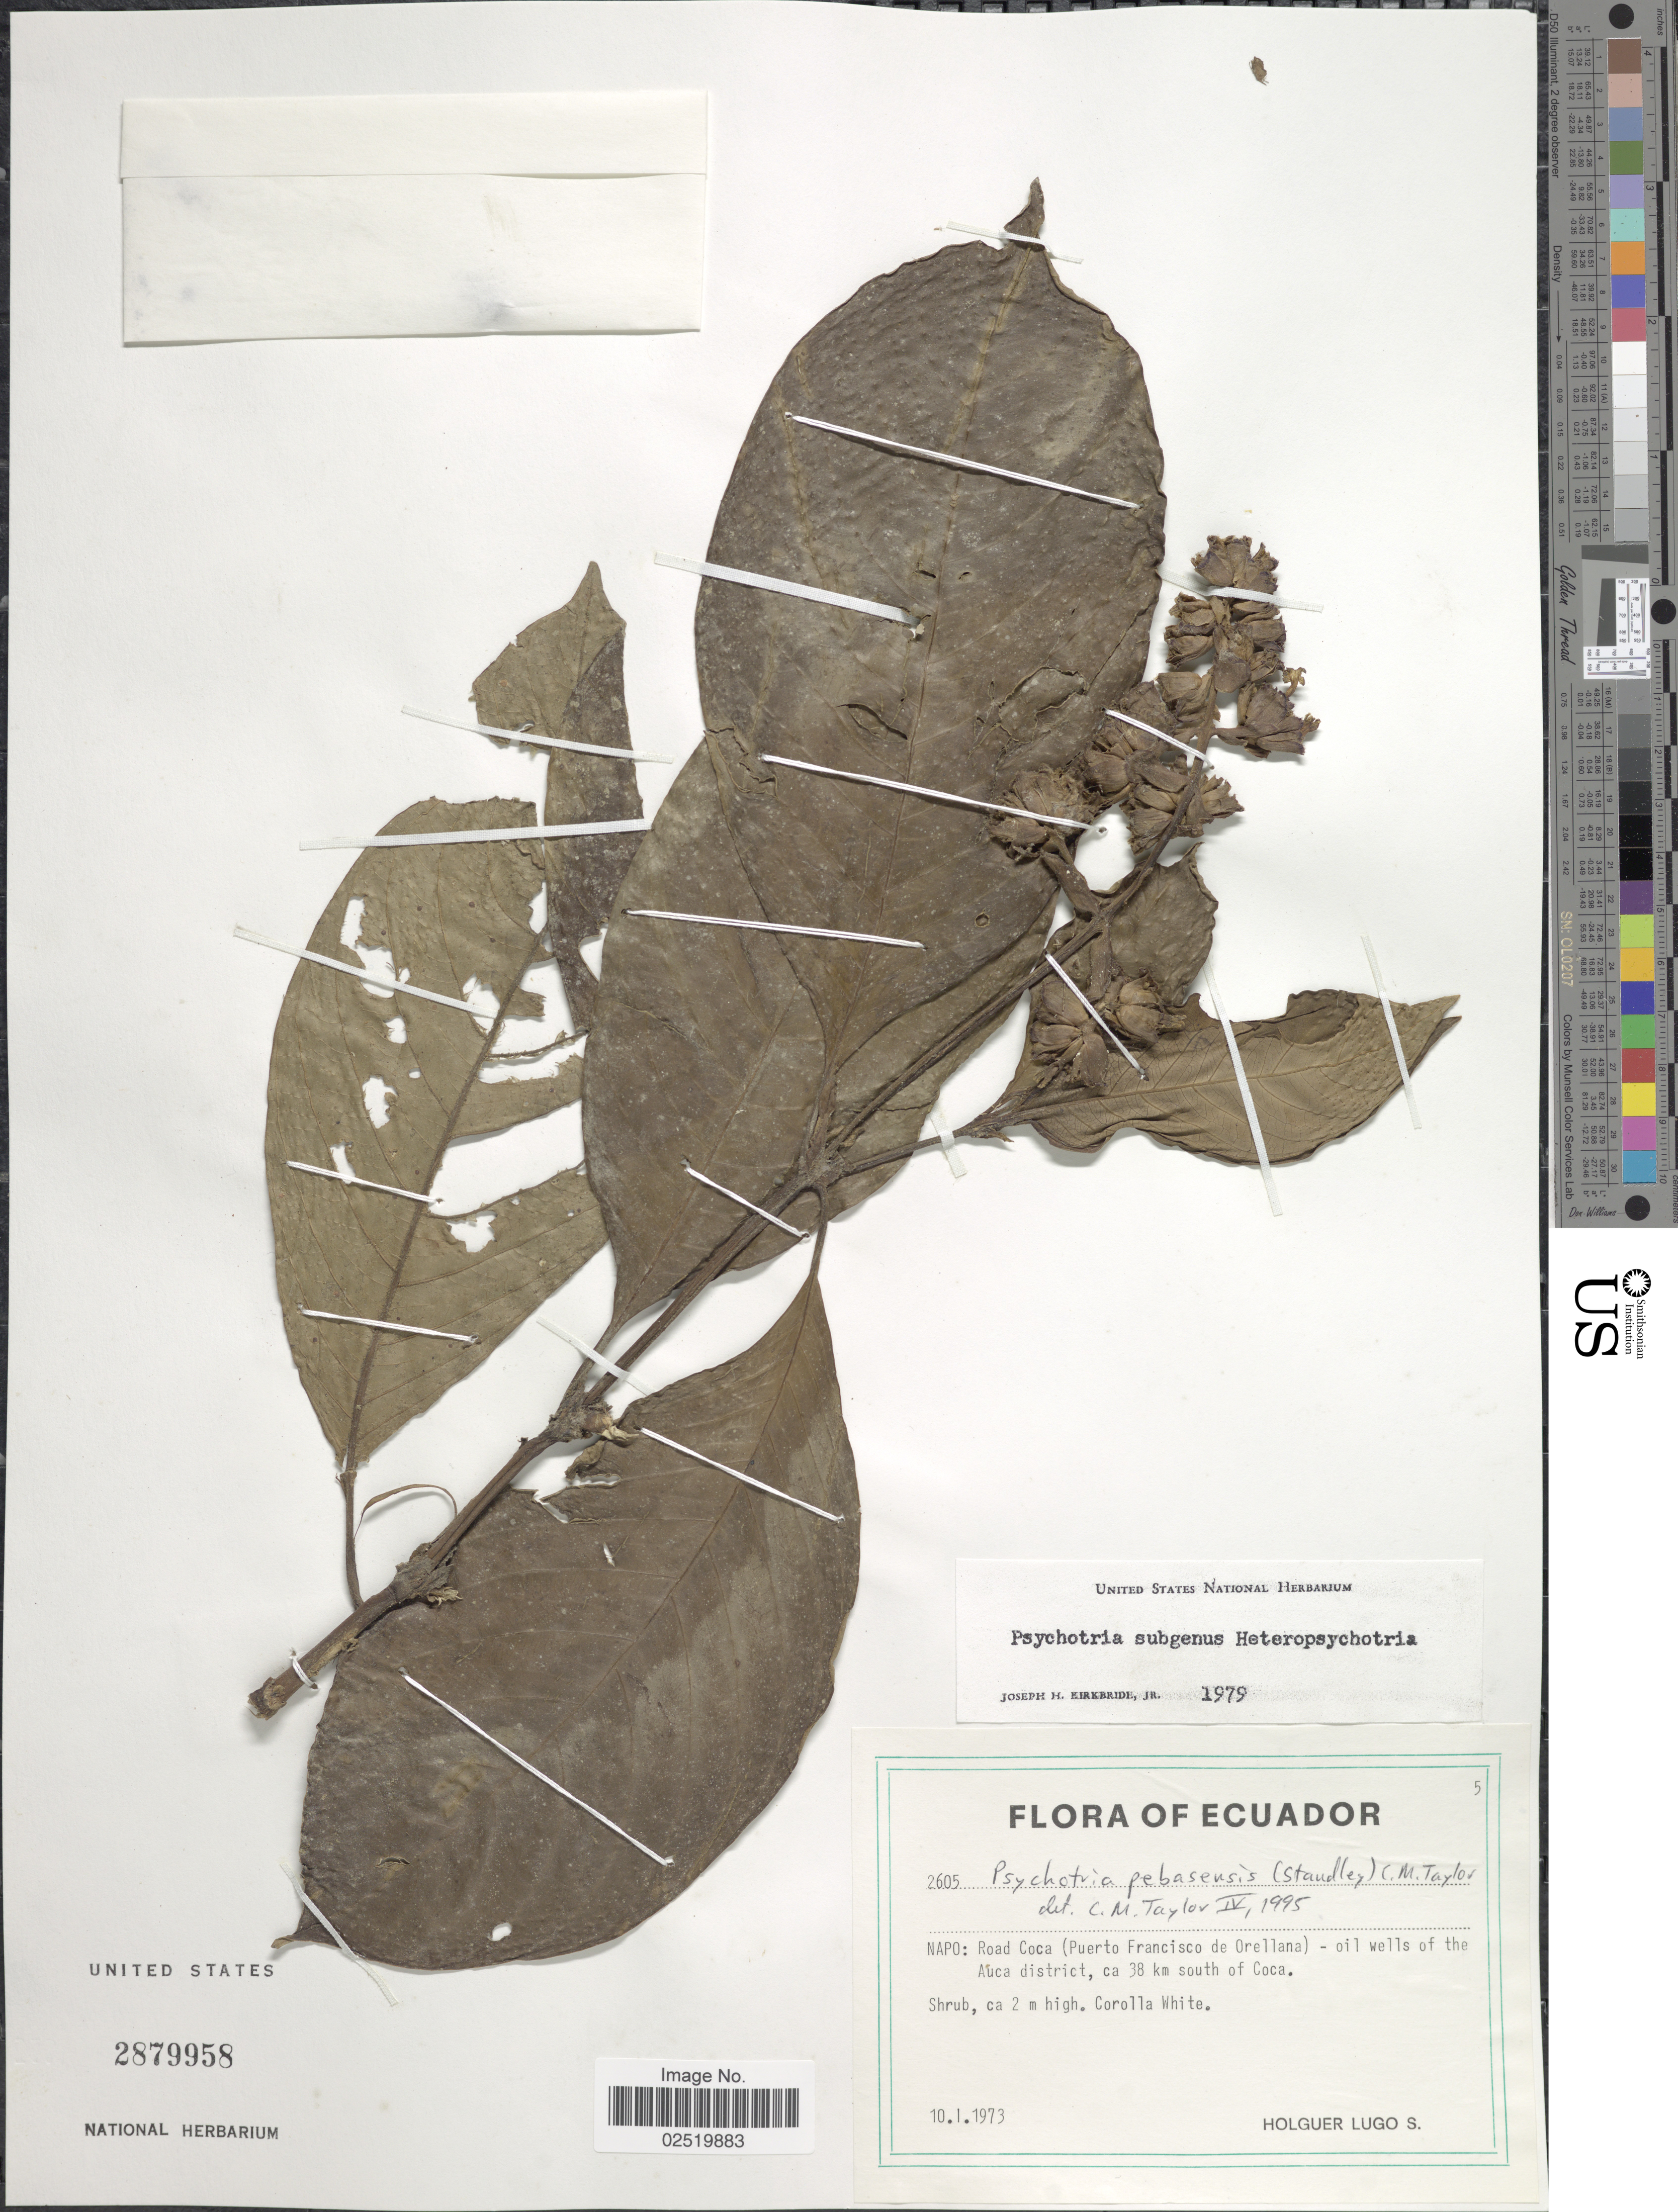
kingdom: Plantae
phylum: Tracheophyta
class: Magnoliopsida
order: Gentianales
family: Rubiaceae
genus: Psychotria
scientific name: Psychotria pebasensis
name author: (Standl.) C.M. Taylor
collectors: H. Lugo S.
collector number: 2605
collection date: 1973-01-10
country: Ecuador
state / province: Napo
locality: Road Coca (Puerto Francisco de Orellana) - oil wells of the Auca district, ca 38 km south of Coca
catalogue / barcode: US 2879958